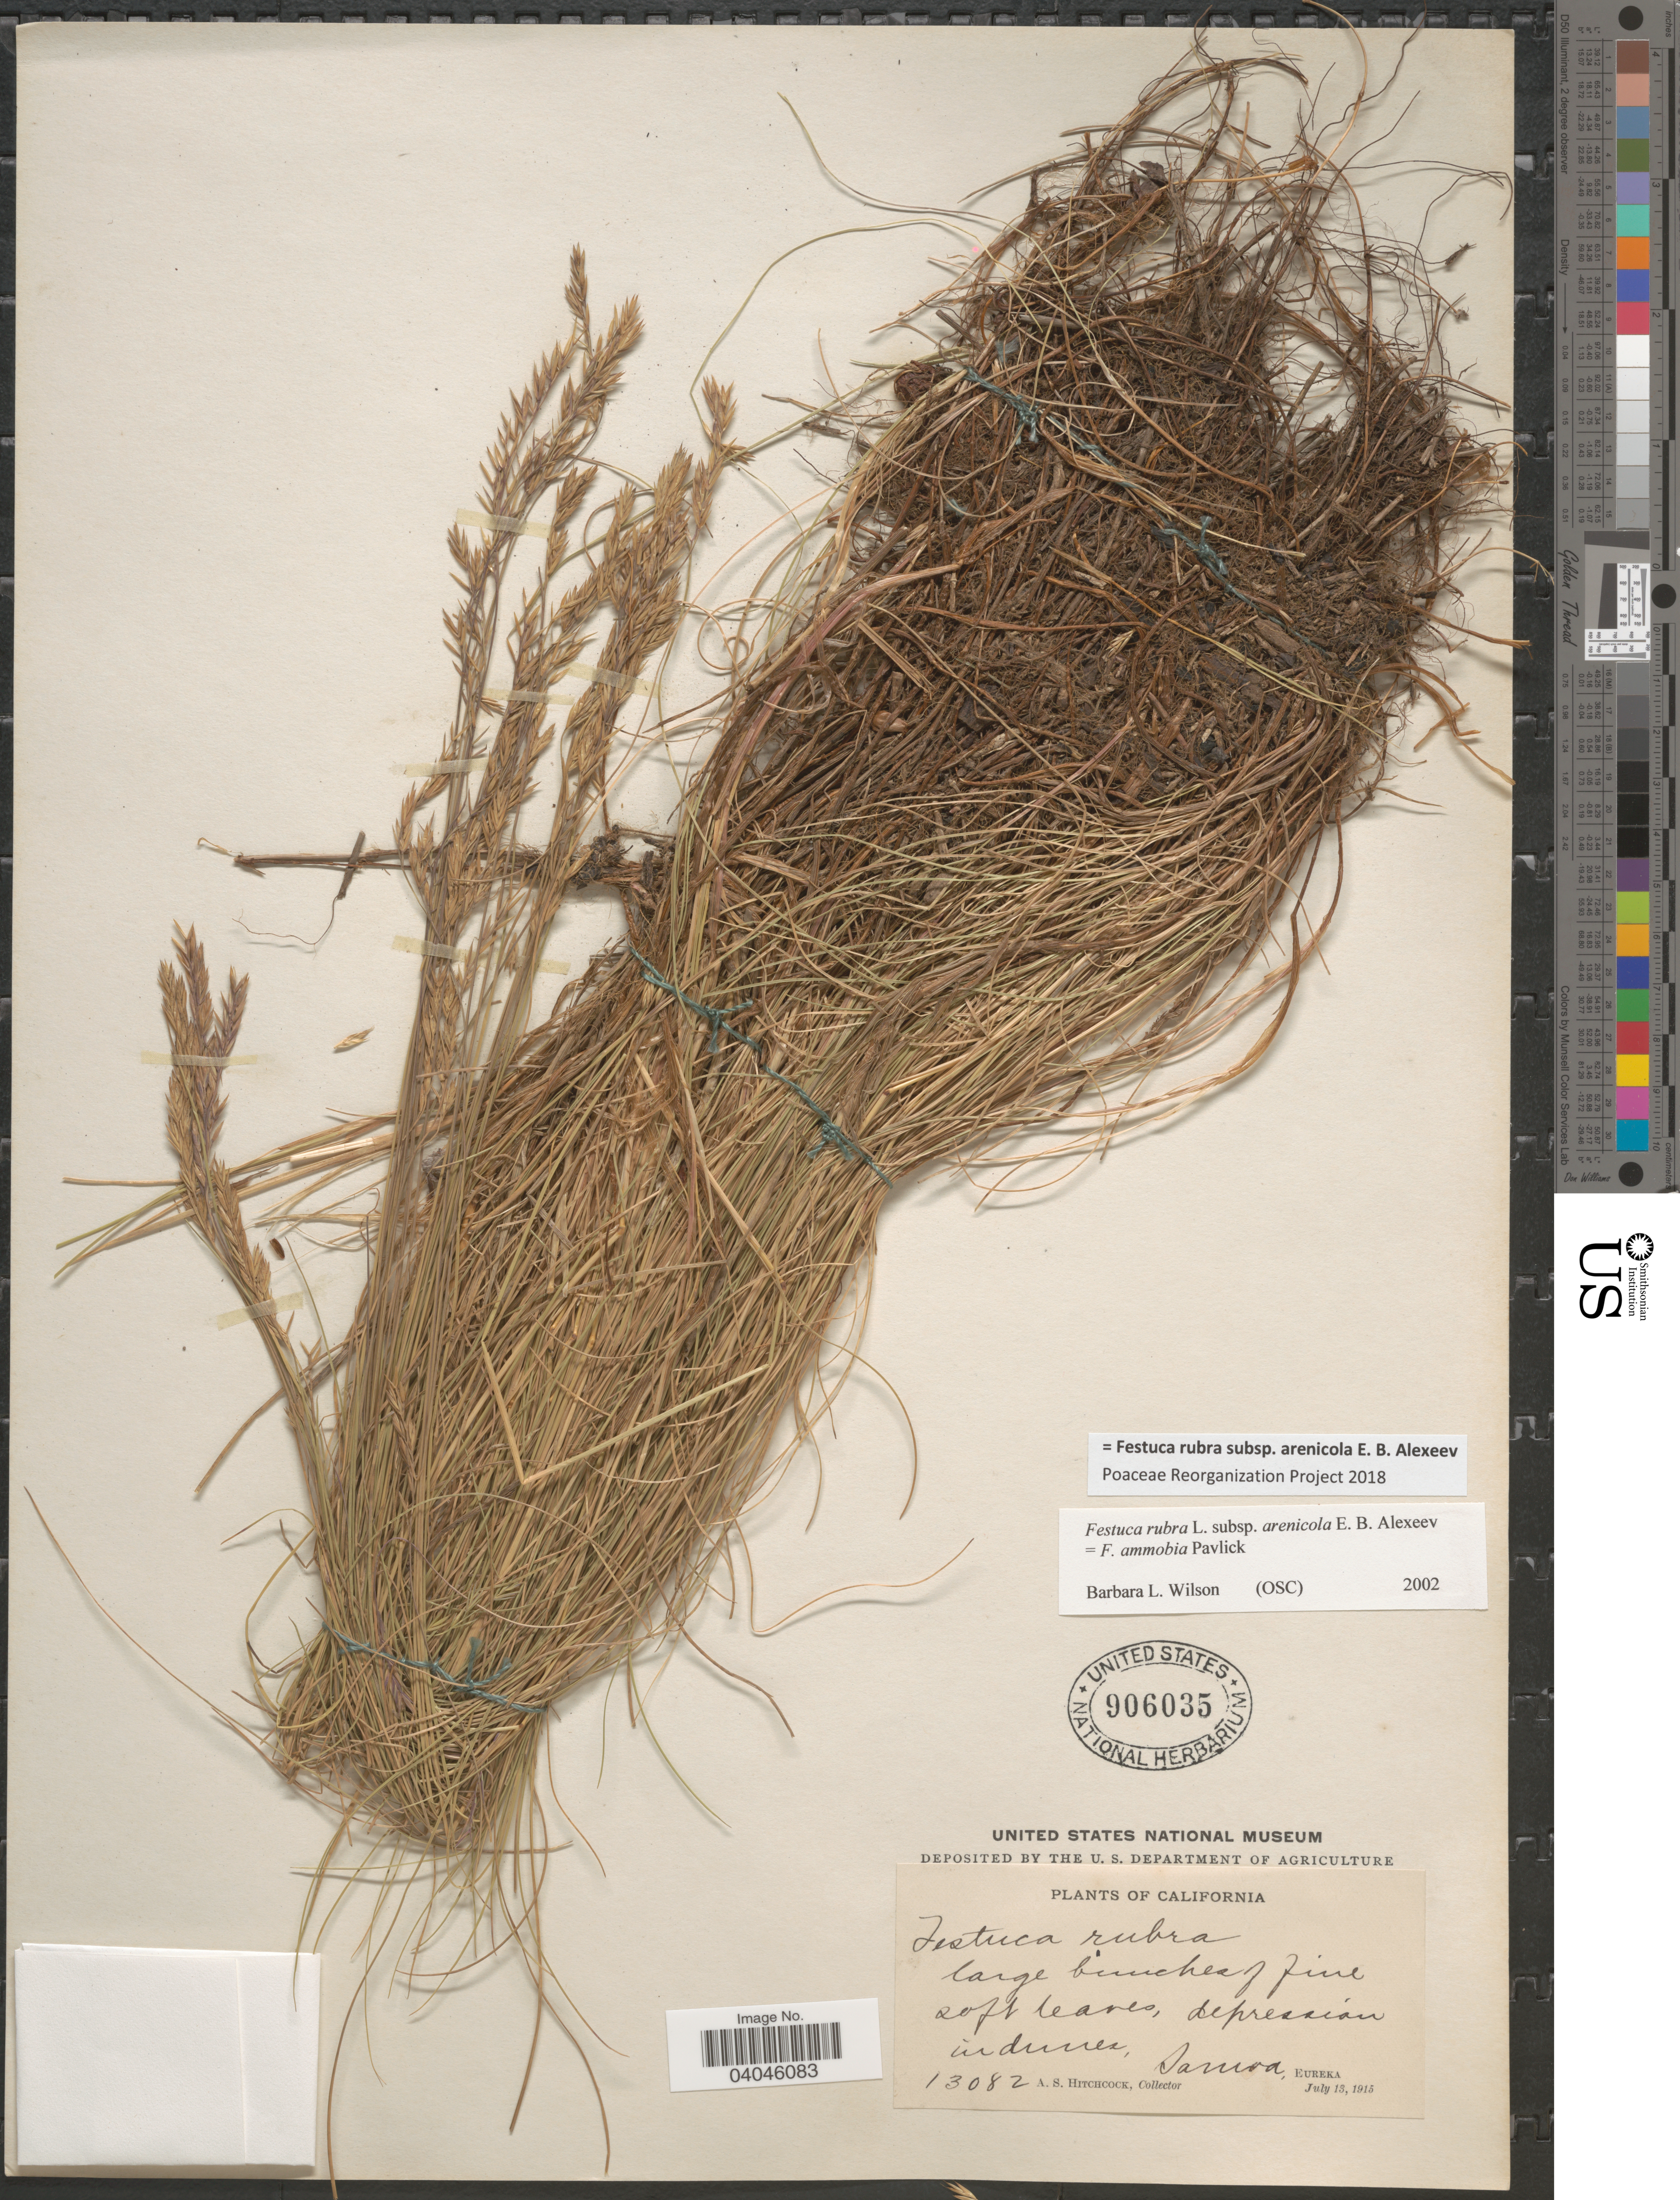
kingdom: Plantae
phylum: Tracheophyta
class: Liliopsida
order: Poales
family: Poaceae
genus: Festuca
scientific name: Festuca rubra subsp. arenicola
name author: E.B. Alexeev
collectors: A. S. Hitchcock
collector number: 13082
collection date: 1915-07-13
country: United States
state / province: California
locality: Samoa, Eureka.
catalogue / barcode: US 906035